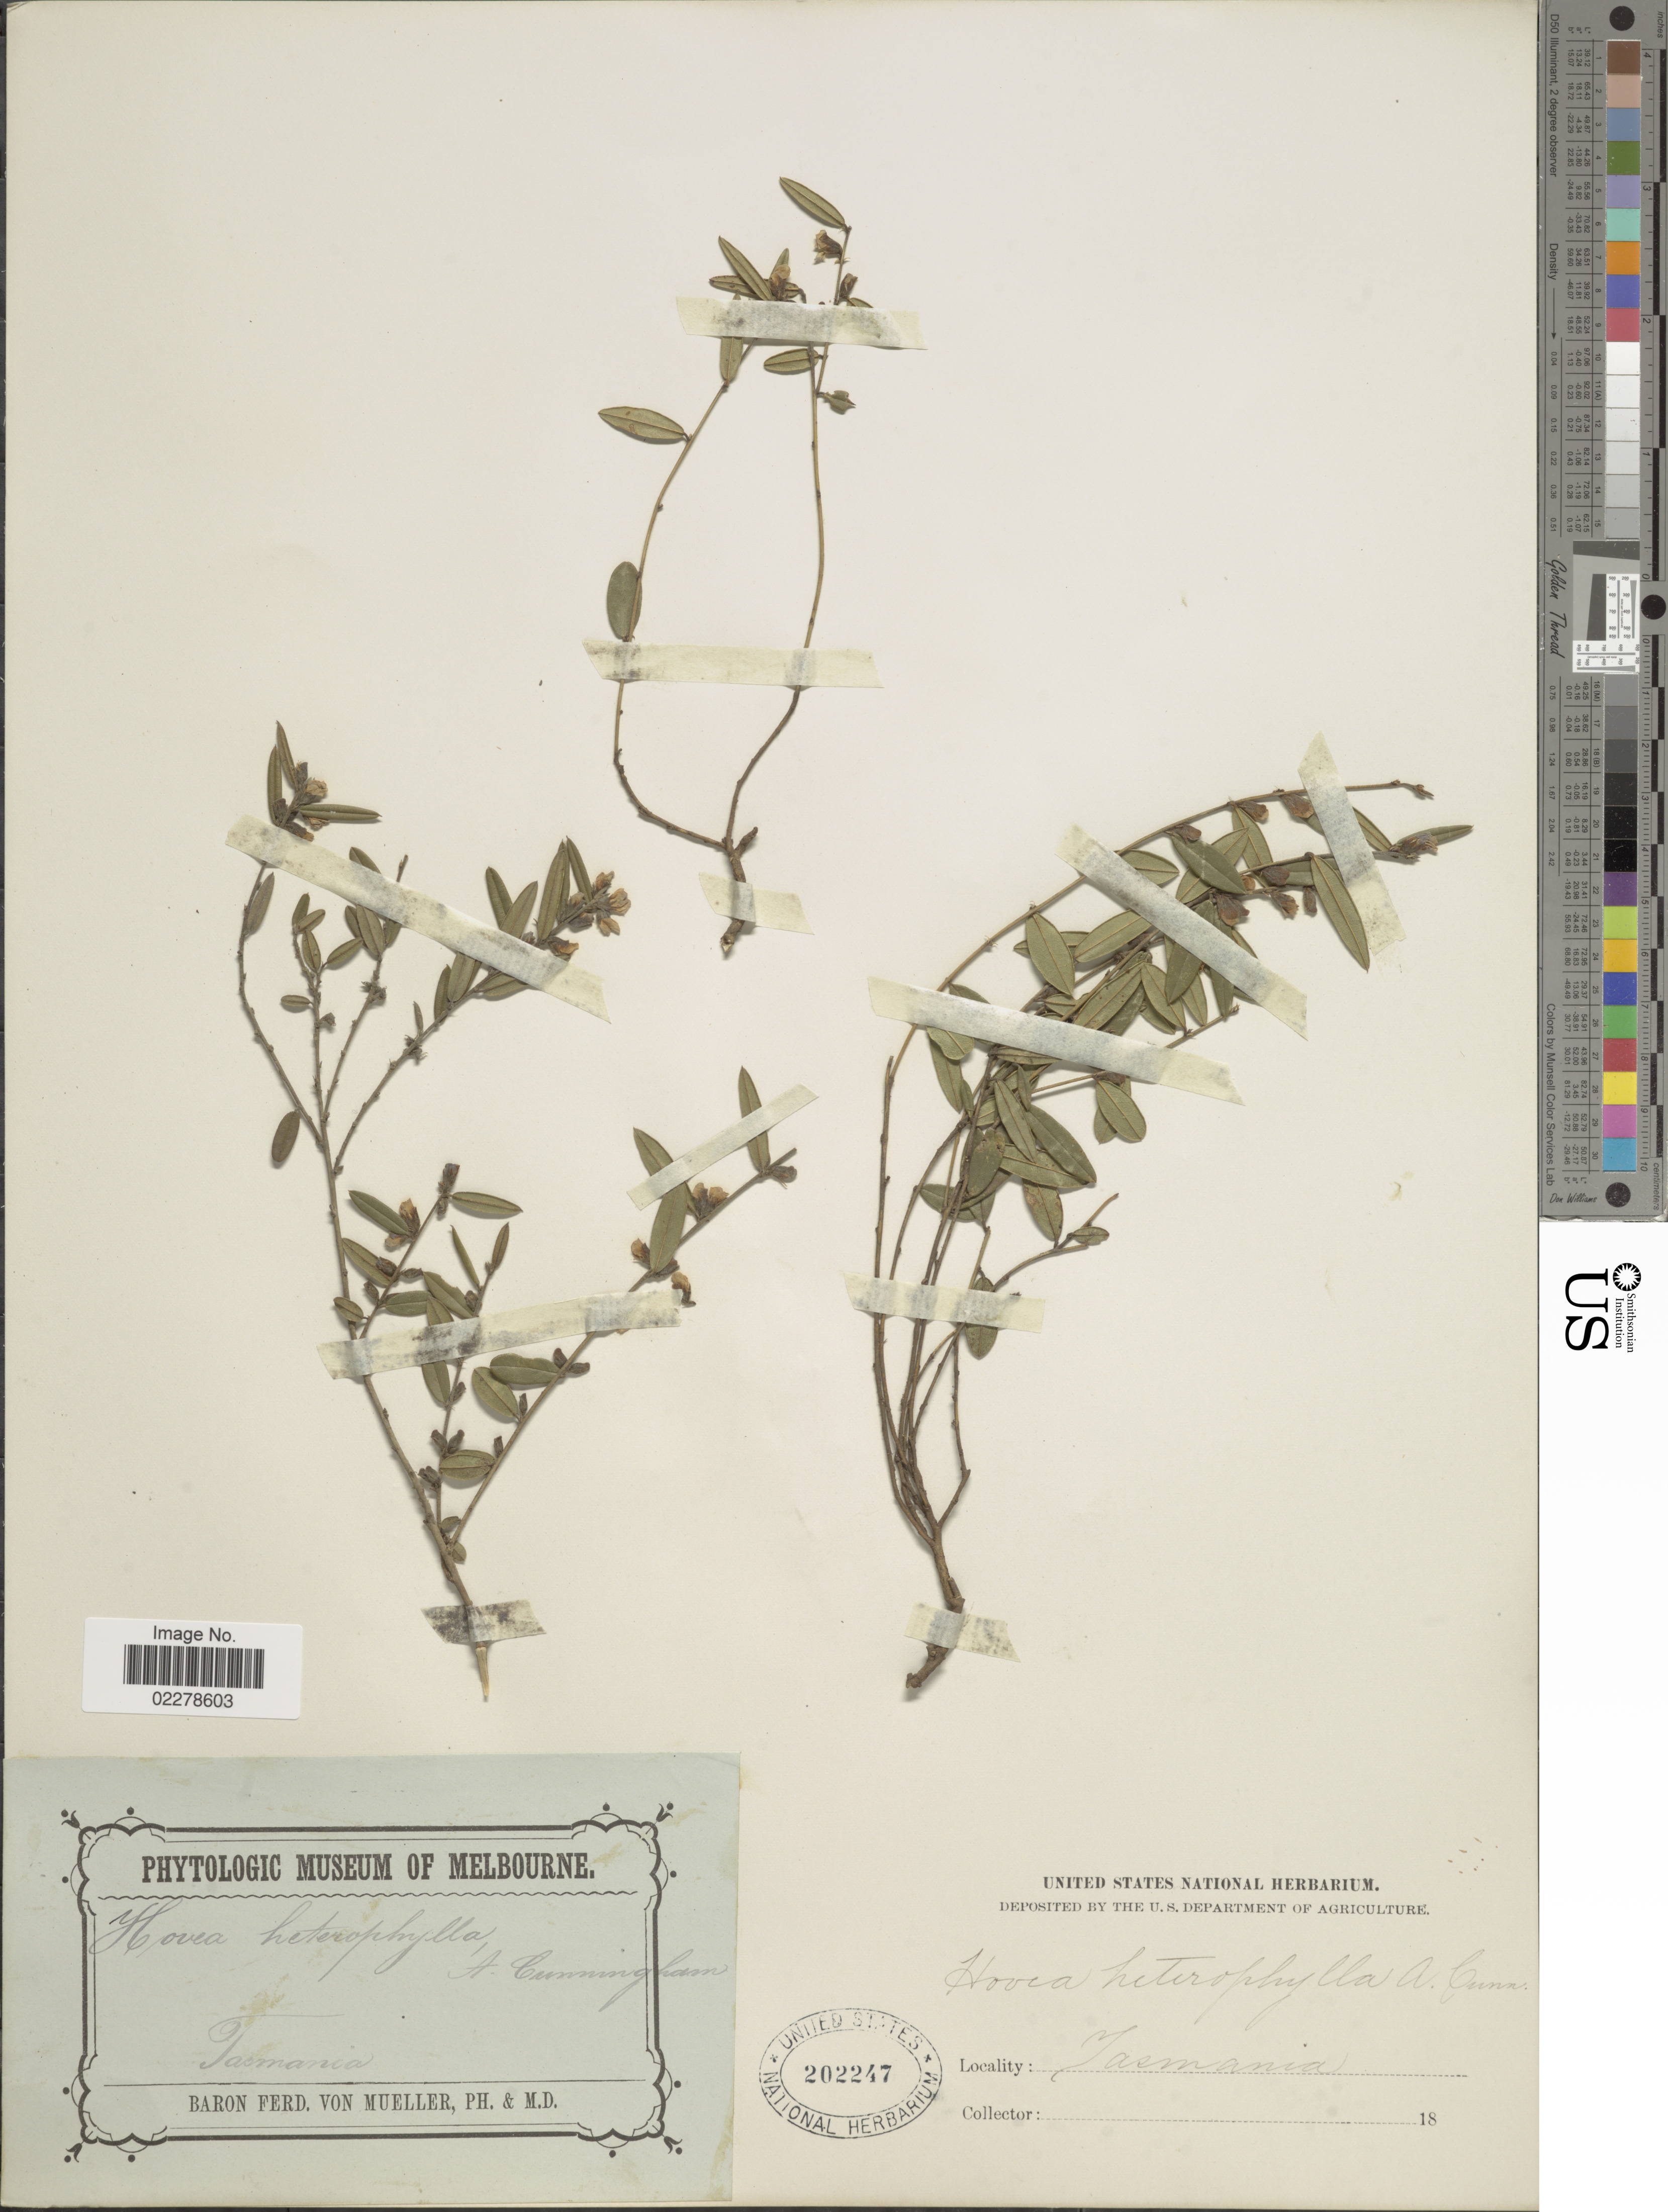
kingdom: Plantae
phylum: Tracheophyta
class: Magnoliopsida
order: Fabales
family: Fabaceae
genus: Hovea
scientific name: Hovea heterophylla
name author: Cunn. ex Hook. f.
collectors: F. von Mueller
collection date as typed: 18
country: Australia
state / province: Tasmania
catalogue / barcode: US 202247